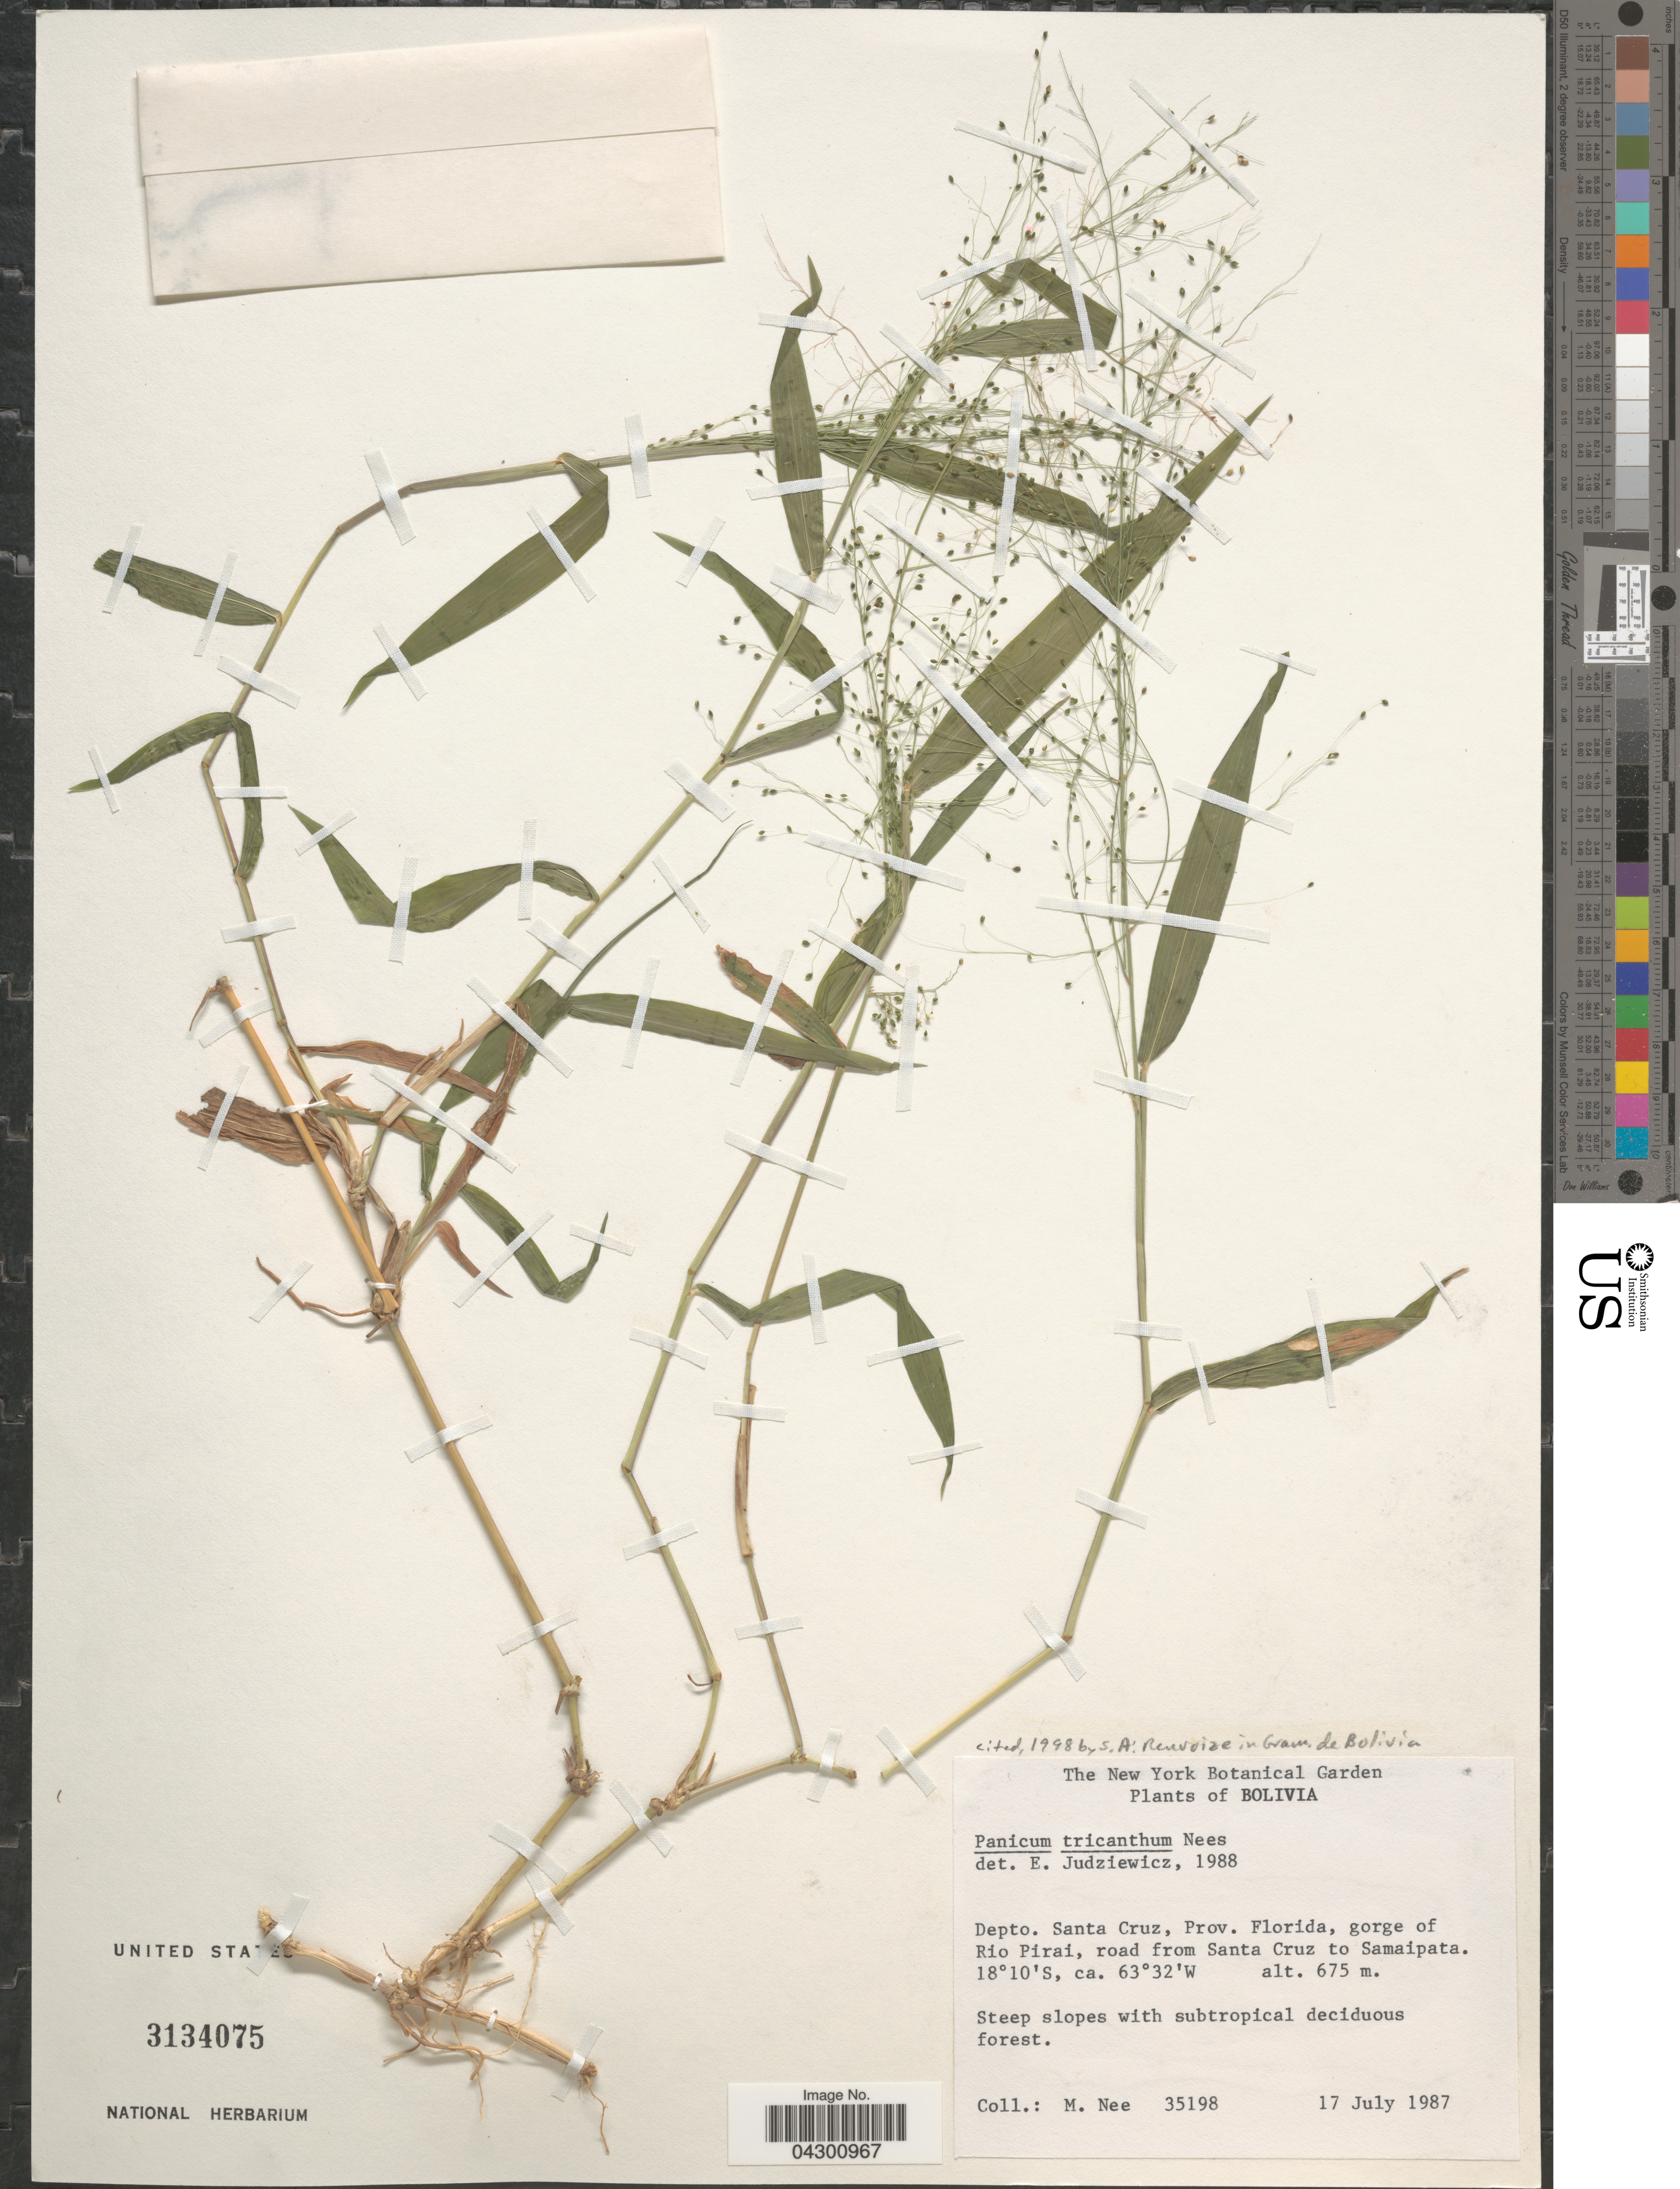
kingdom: Plantae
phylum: Tracheophyta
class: Liliopsida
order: Poales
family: Poaceae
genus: Panicum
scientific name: Panicum trichanthum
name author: Nees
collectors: M. Nee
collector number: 35198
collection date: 1987-07-17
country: Bolivia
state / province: Santa Cruz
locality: Depto. Santa Cruz, Prov. Florida, gorge of Rio Pirai, road from Santa Cruz to Samaipata.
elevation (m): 675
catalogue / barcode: US 3134075